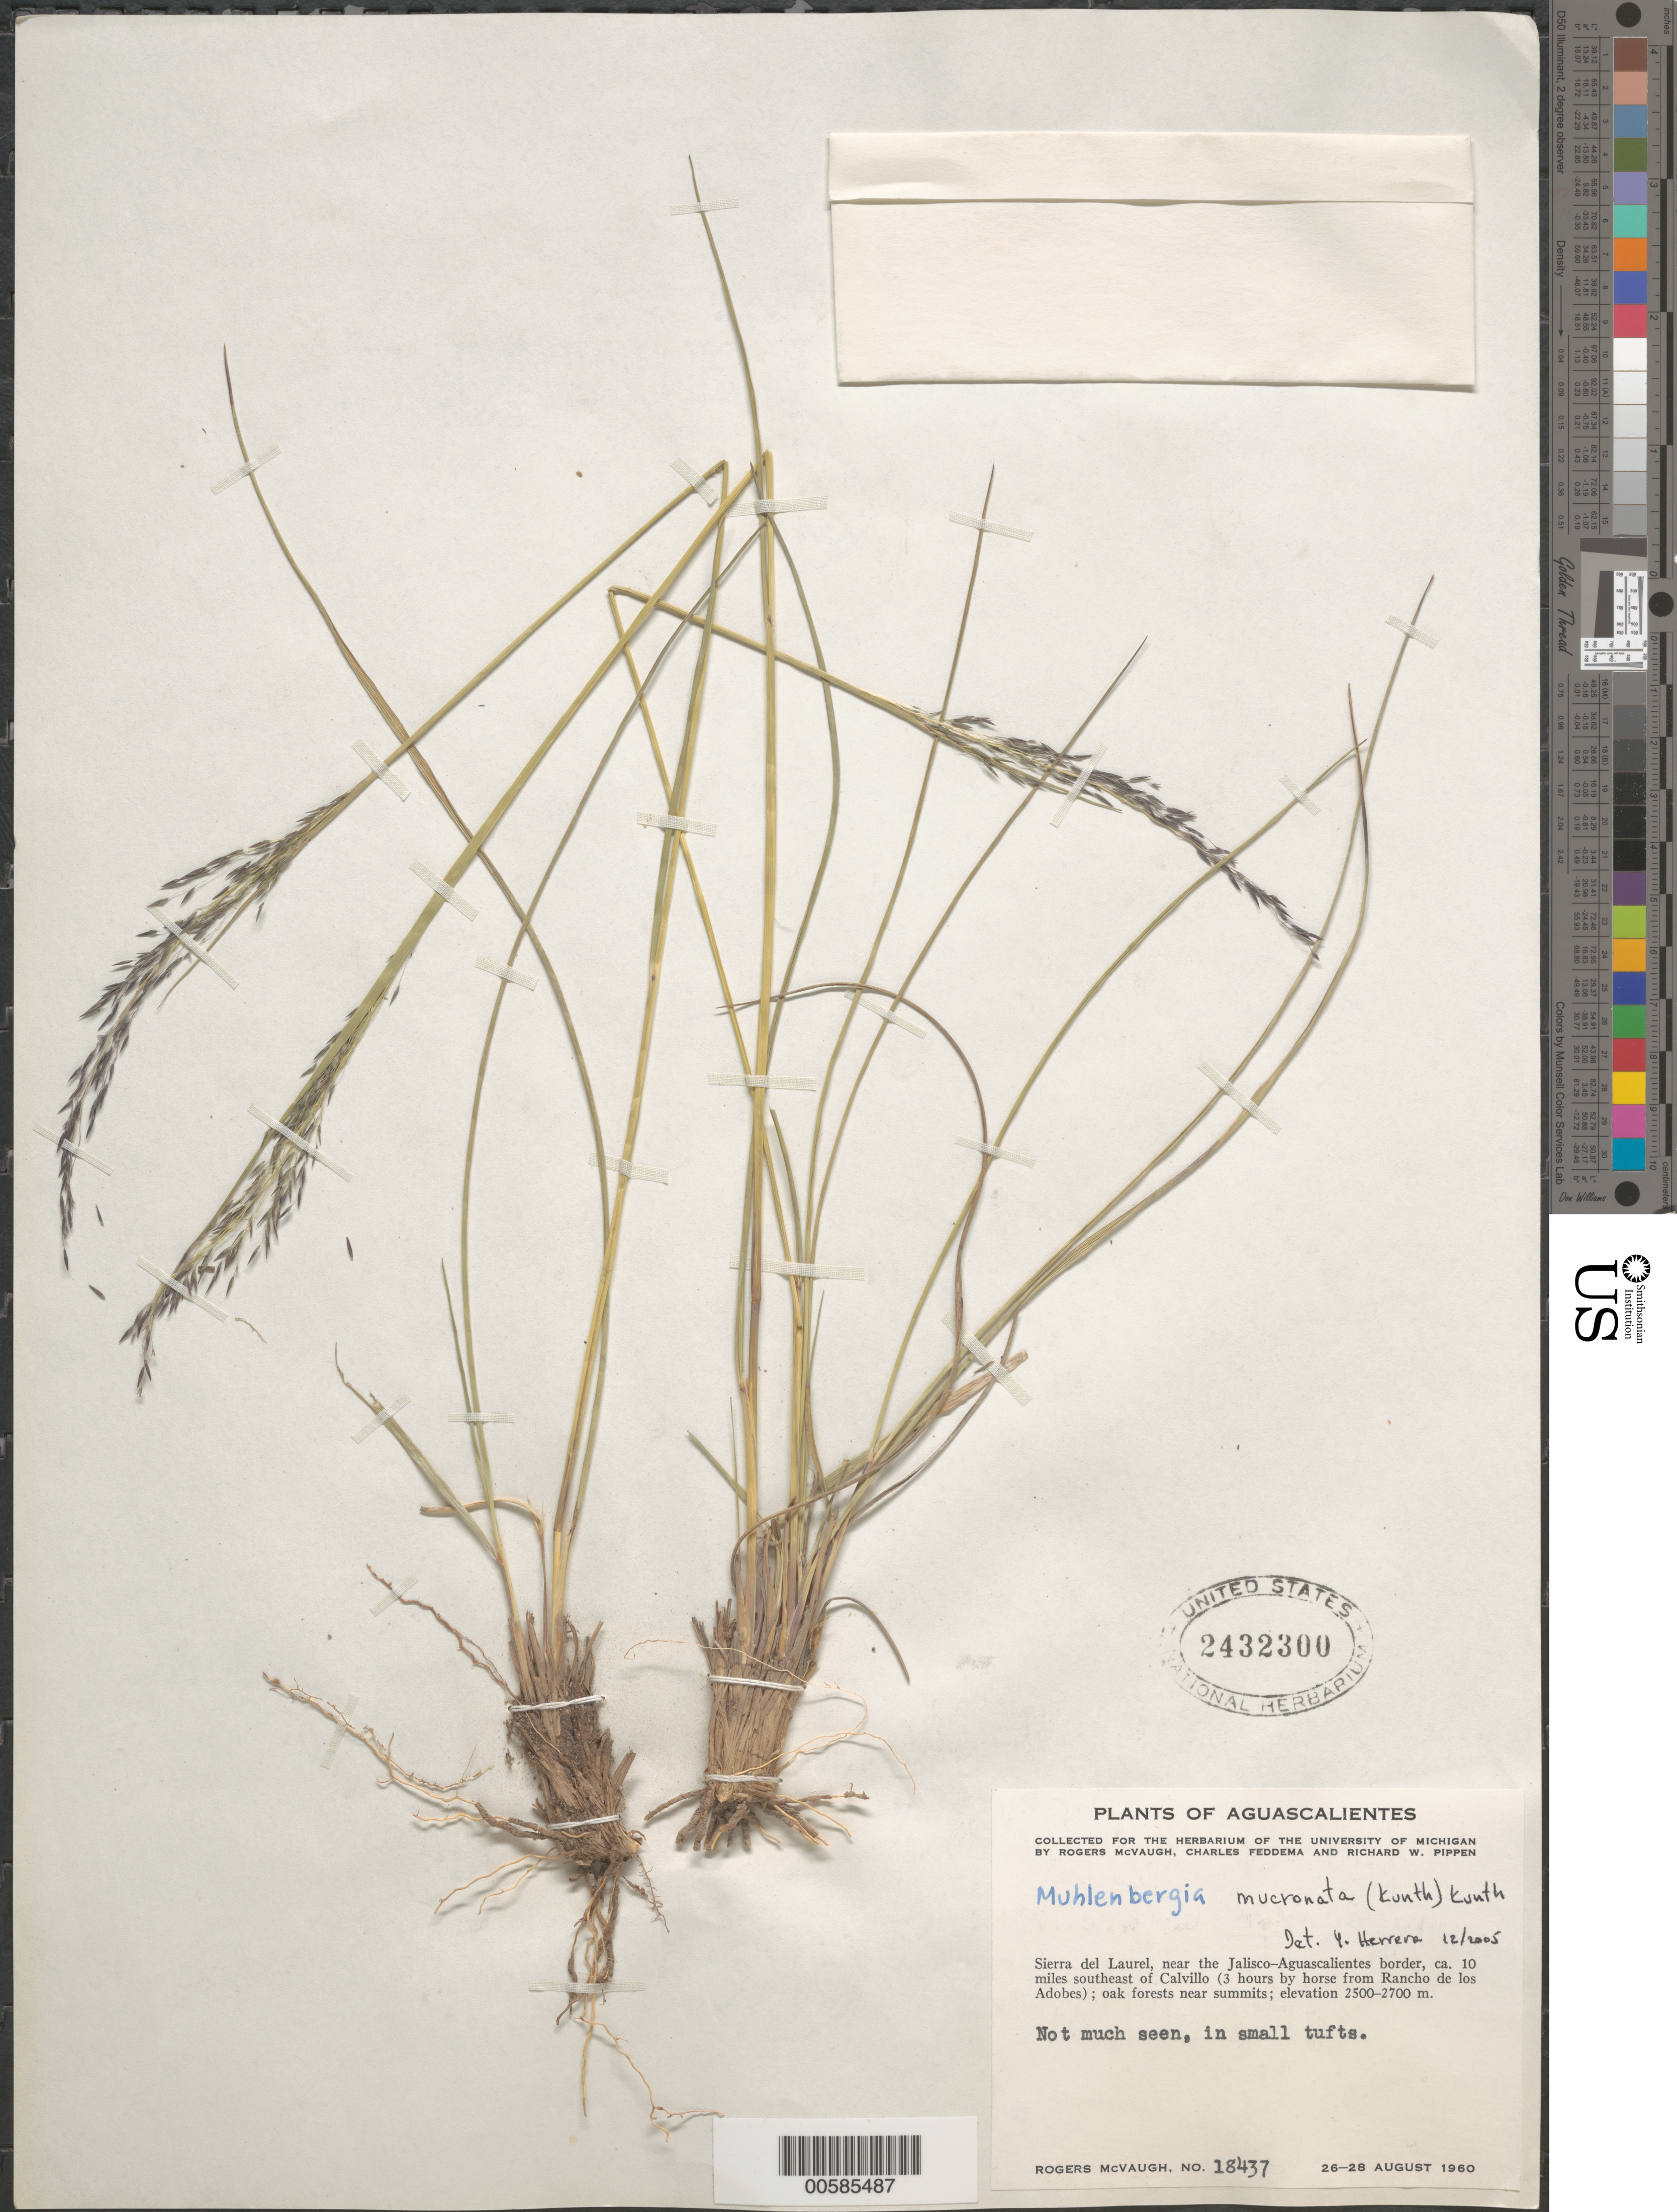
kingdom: Plantae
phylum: Tracheophyta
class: Liliopsida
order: Poales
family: Poaceae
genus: Muhlenbergia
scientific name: Muhlenbergia sp.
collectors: R. McVaugh, C. Feddema & R. W. Pippen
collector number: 18437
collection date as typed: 26 Aug 1960 to 28 Aug 1960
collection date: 1960-08-26/1960-08-28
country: Mexico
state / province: Aguascalientes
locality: Sierra del Laurel, near JL-AC border, ca 10 mi SE of Calvillo (3 hrs by horse from Rancho de los Adobes.) Near summits.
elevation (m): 2500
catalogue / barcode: US 2432300